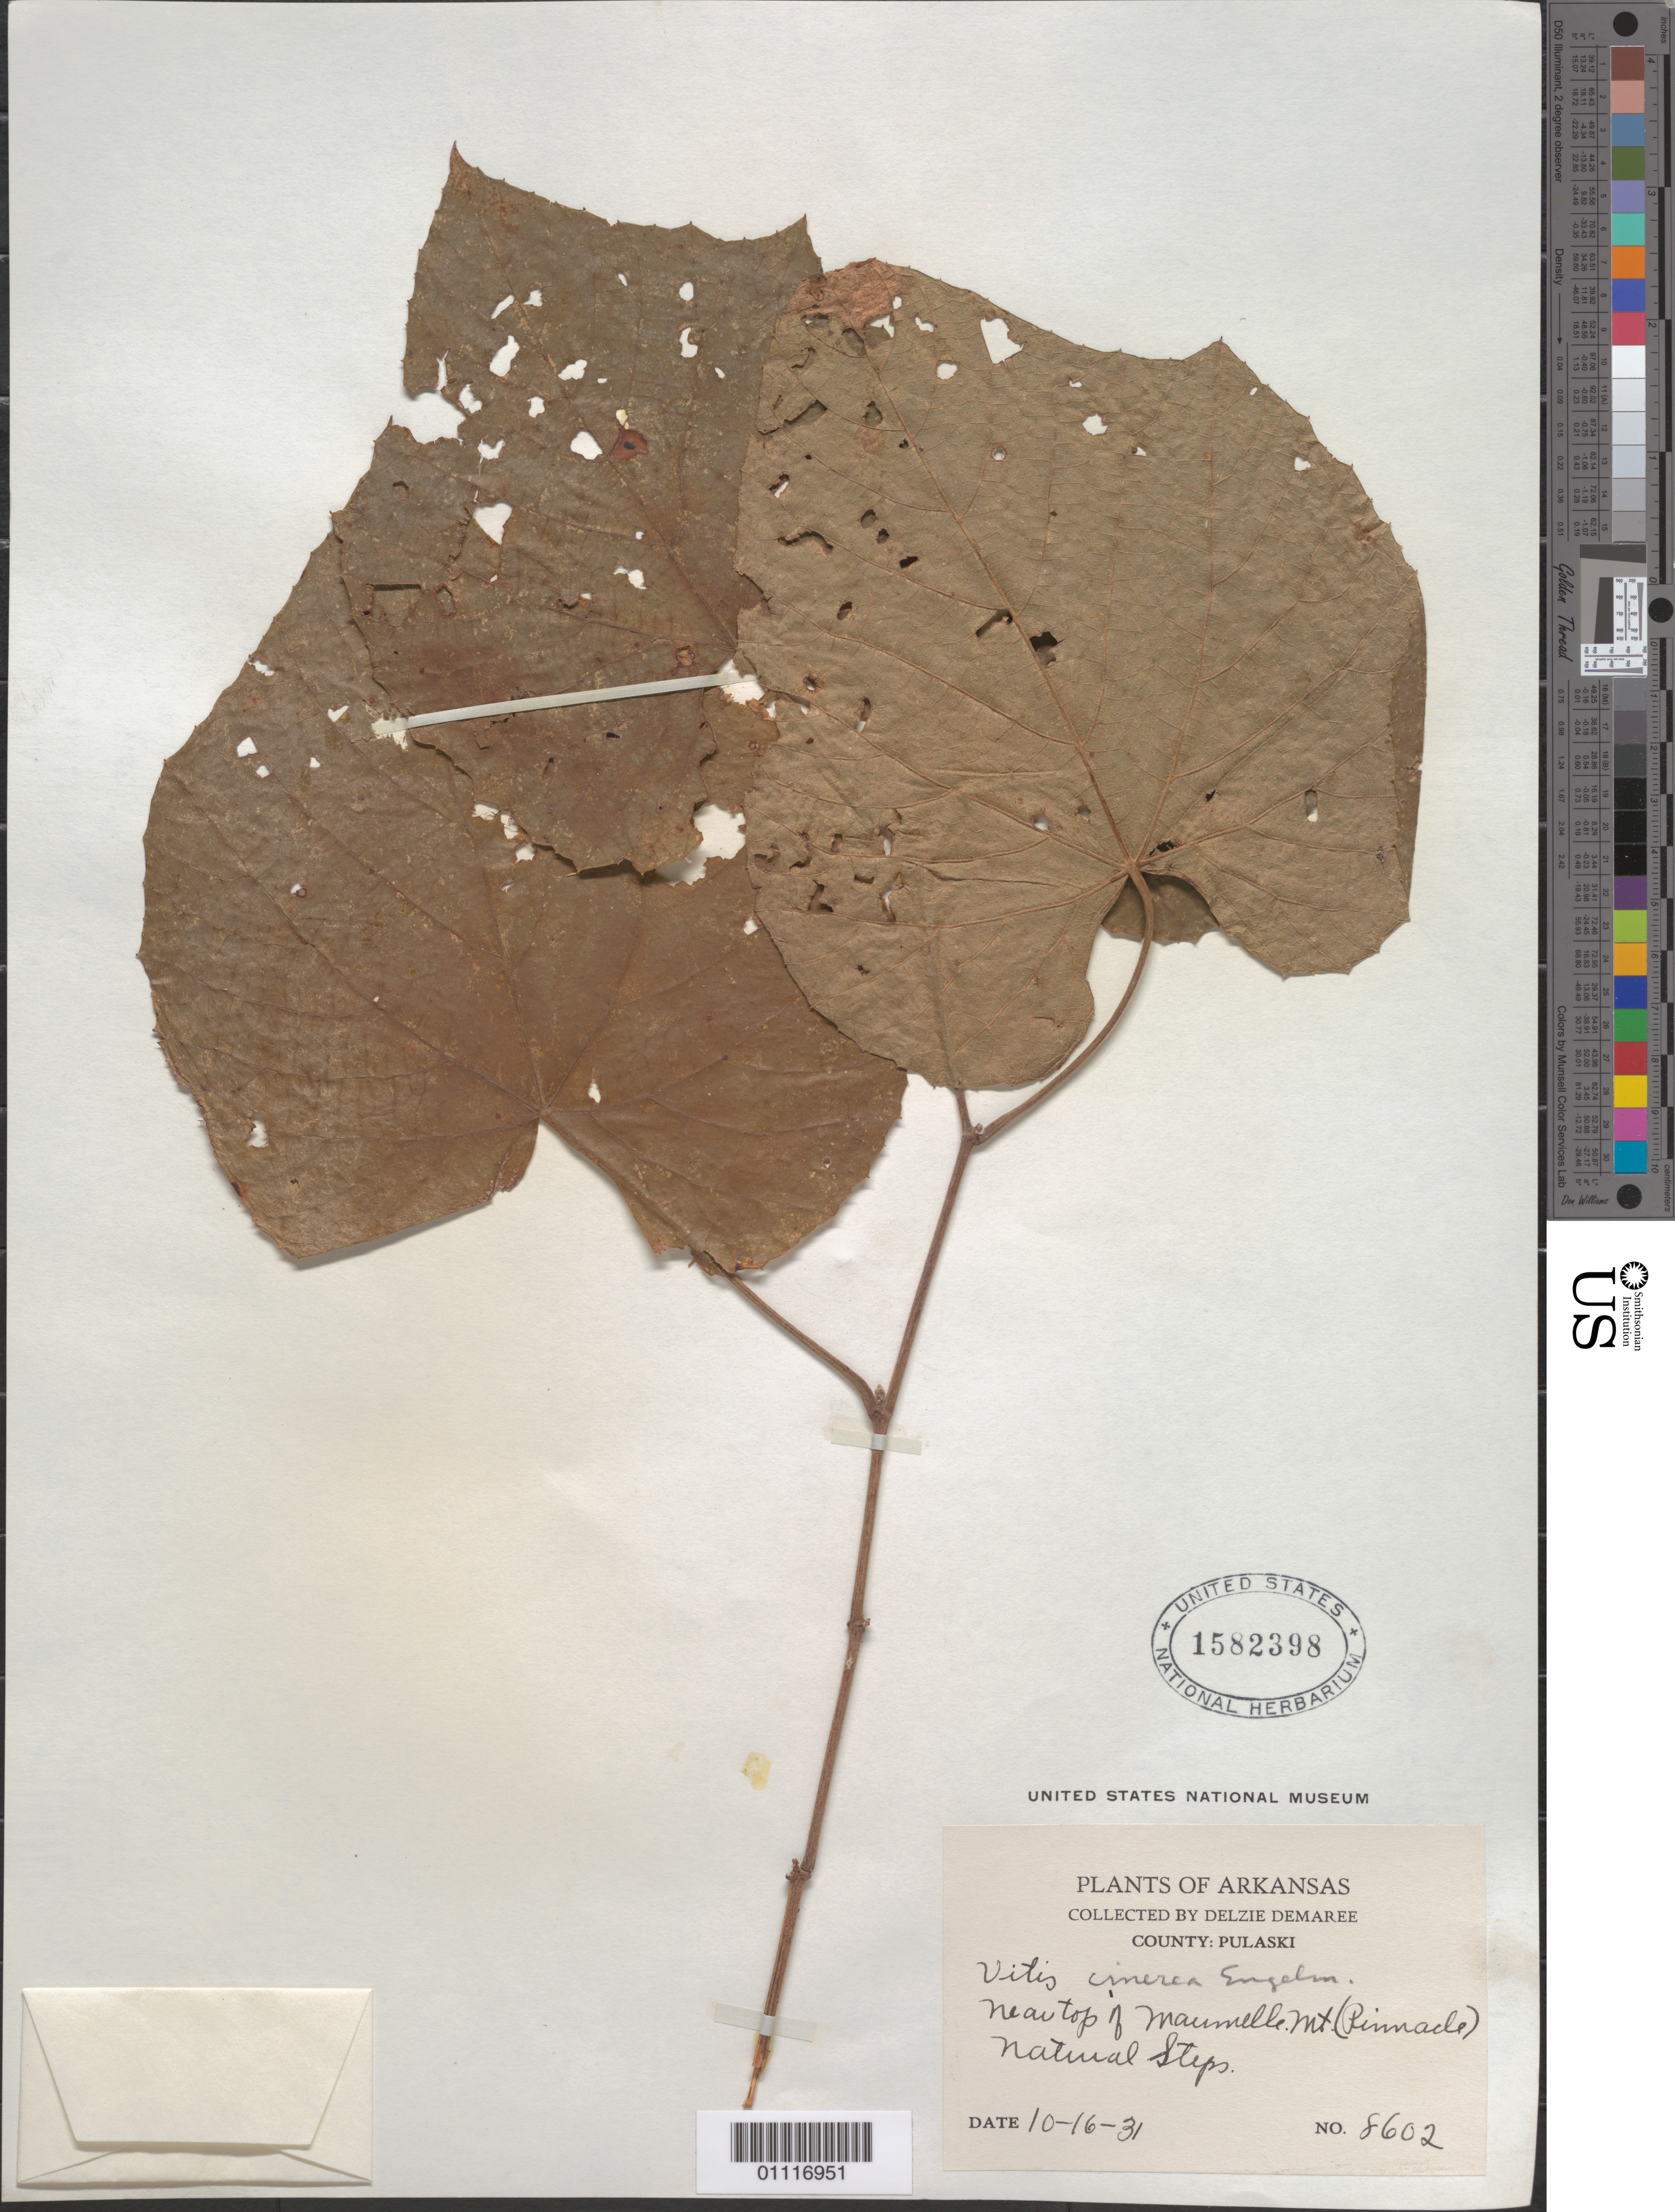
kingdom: Plantae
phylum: Tracheophyta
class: Magnoliopsida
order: Vitales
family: Vitaceae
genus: Vitis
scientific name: Vitis cinerea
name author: (Engelm.) Millardet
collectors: D. Demaree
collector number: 8602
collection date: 1931-10-16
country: United States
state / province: Arkansas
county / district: Pulaski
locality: Near top of Maumelle mt. (Pinnacle) Natural Steps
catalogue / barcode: US 1582398